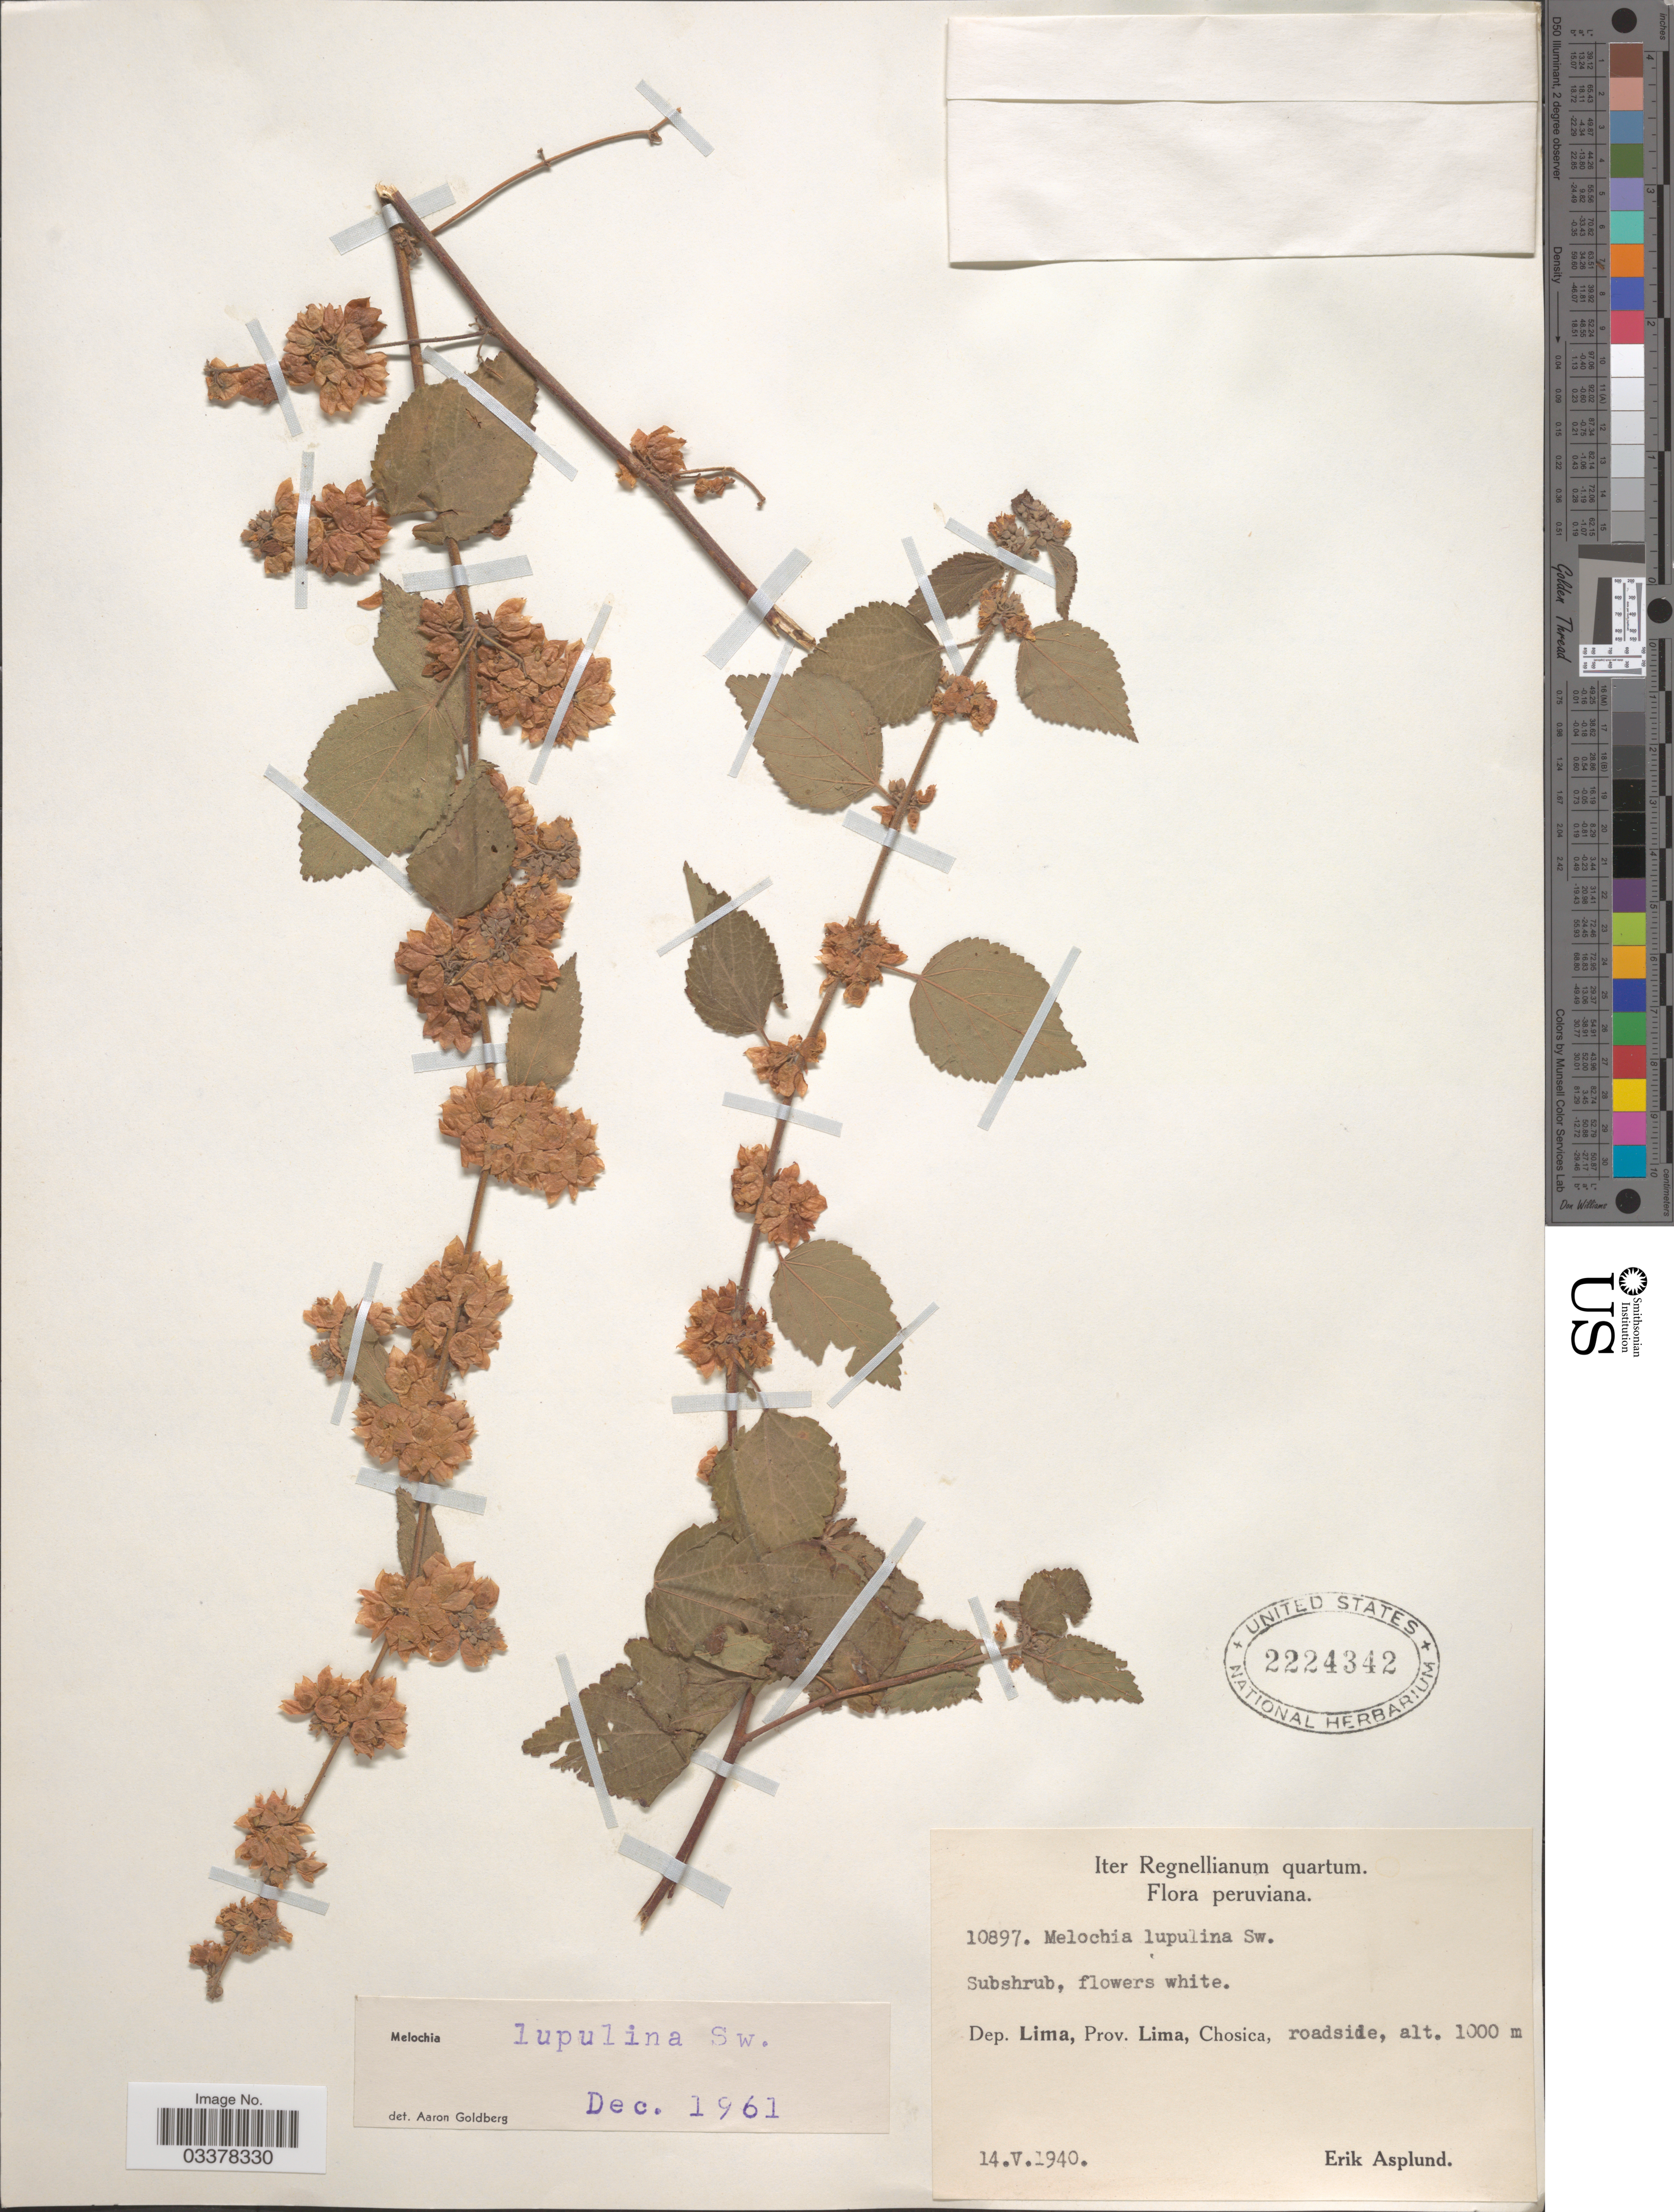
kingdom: Plantae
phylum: Tracheophyta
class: Magnoliopsida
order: Malvales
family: Malvaceae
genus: Melochia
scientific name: Melochia lupulina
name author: Sw.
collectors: E. Asplund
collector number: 10897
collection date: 1940-05-14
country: Peru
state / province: Lima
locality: Dep. Lima, Chosica, roadside.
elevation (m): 1000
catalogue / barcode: US 2224342